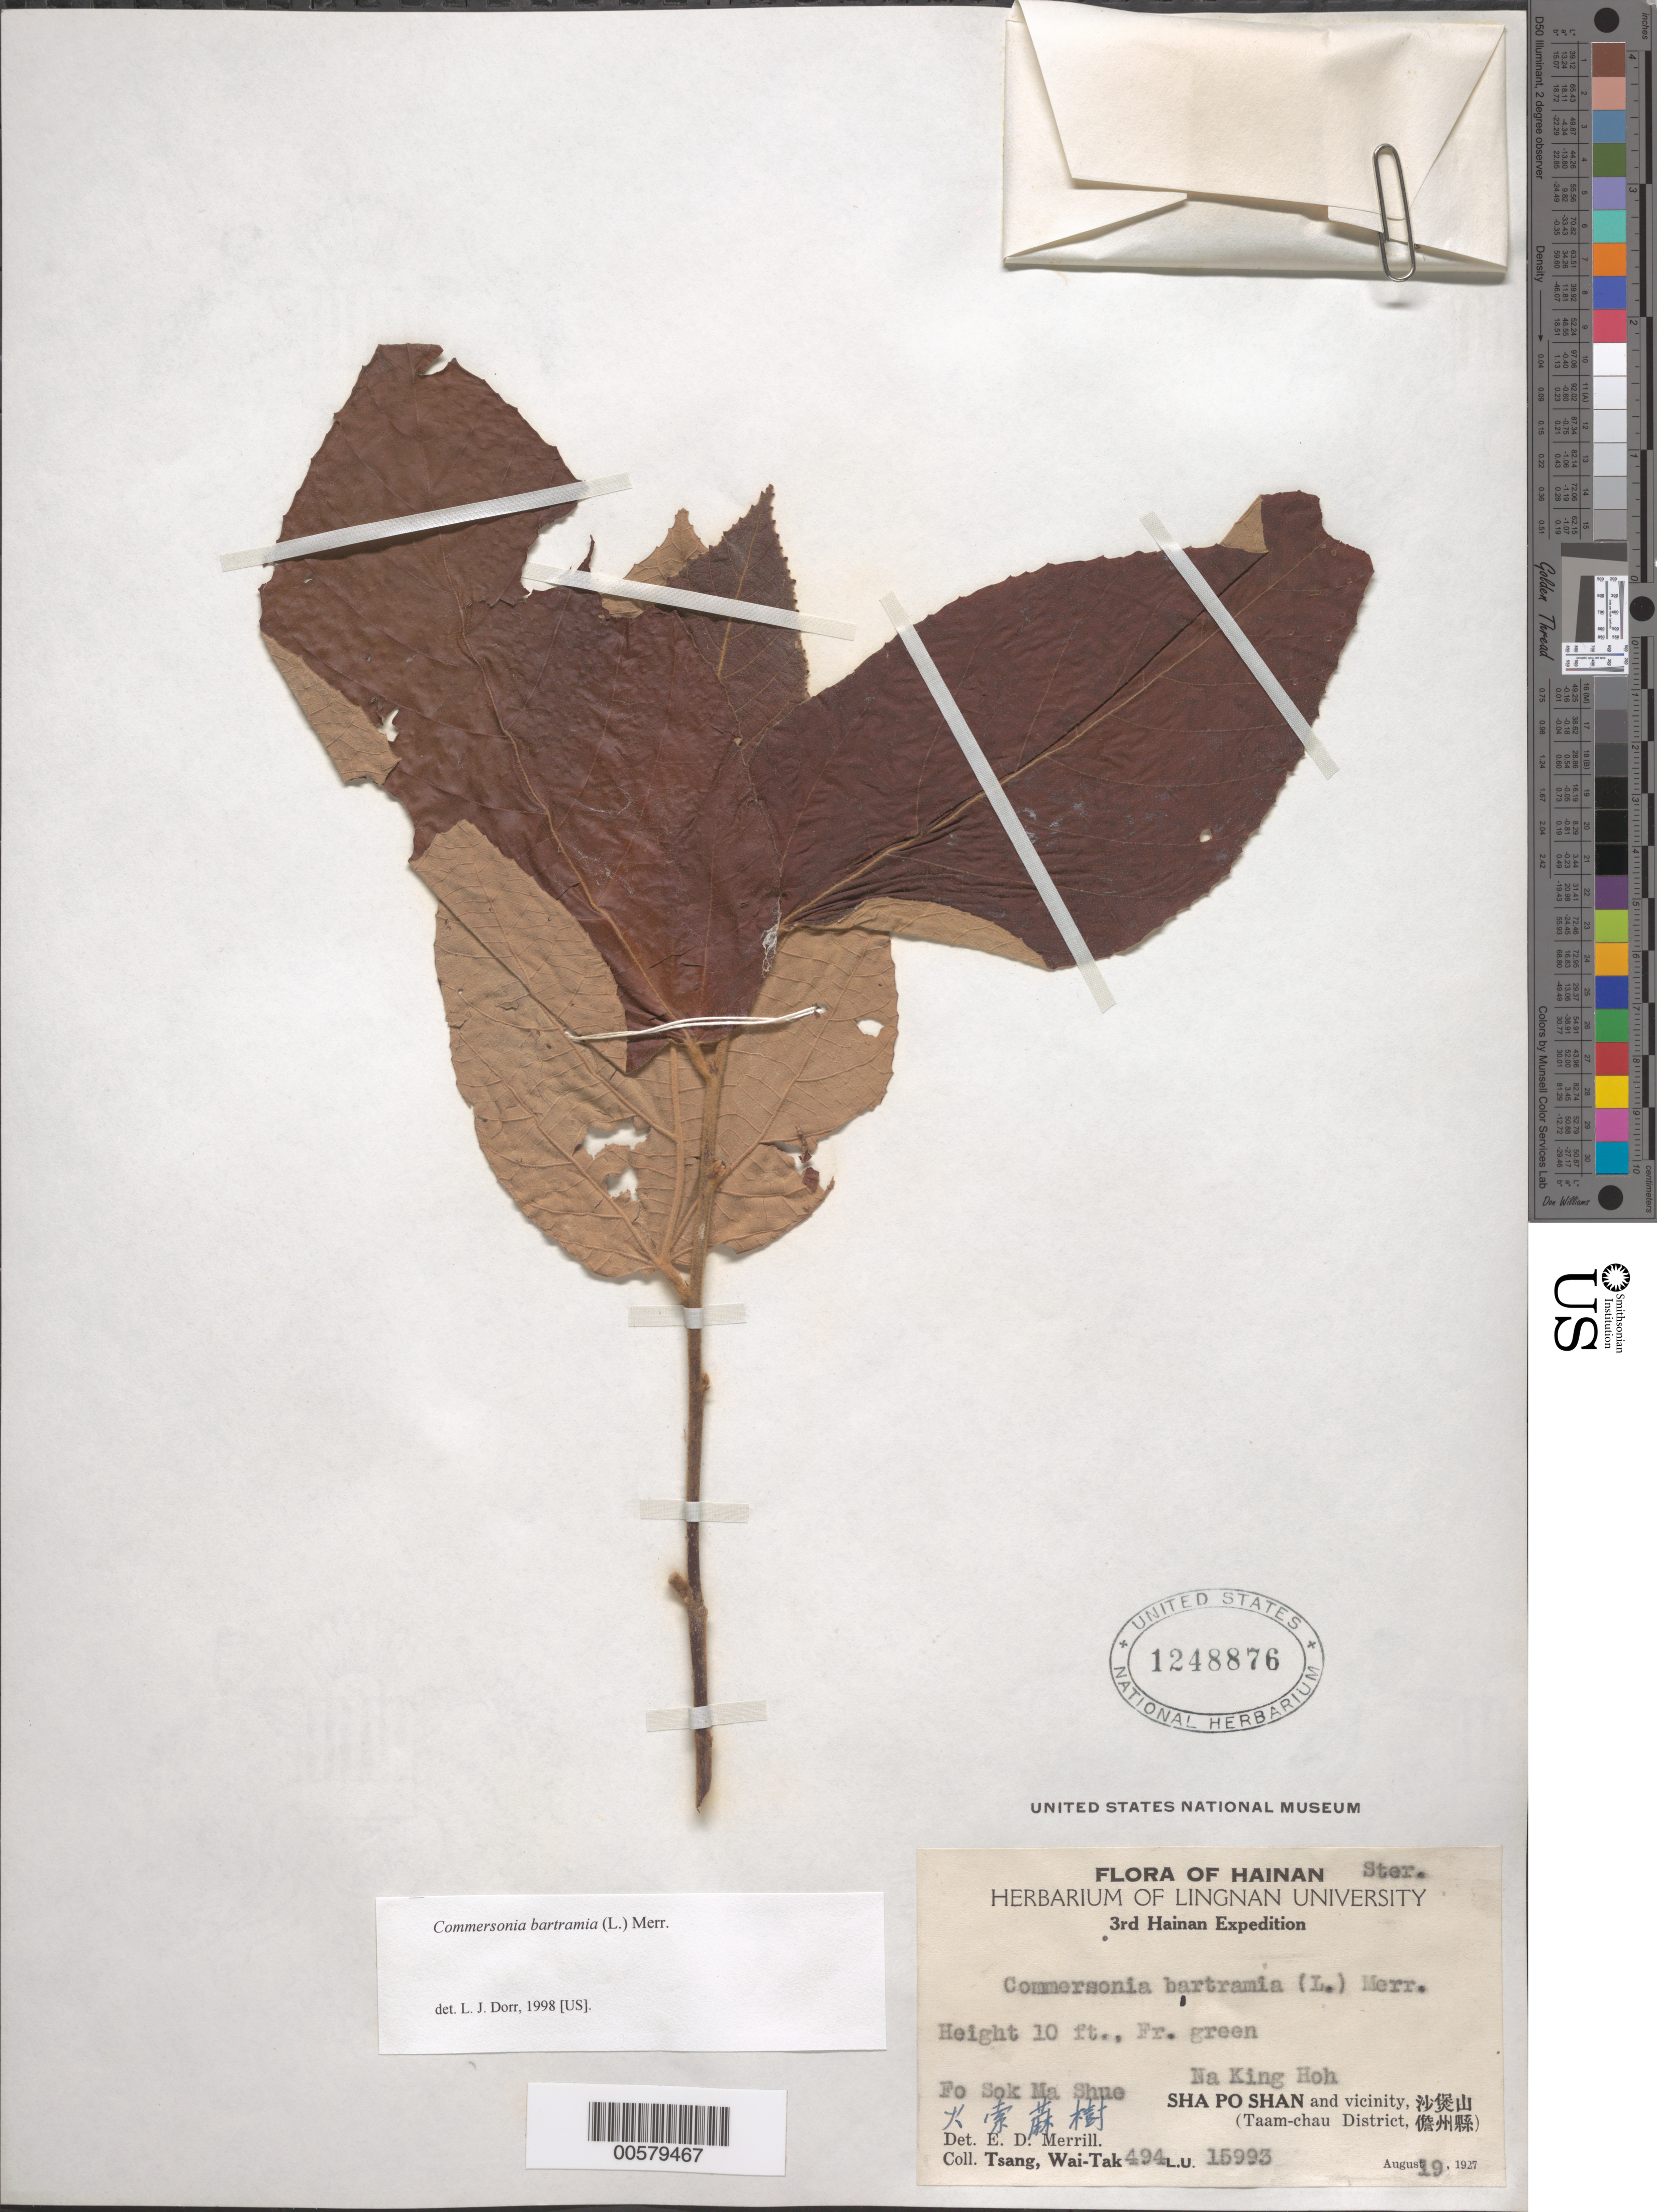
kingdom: Plantae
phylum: Tracheophyta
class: Magnoliopsida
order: Malvales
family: Malvaceae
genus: Commersonia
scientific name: Commersonia bartramia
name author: (L.) Merr.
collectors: W. T. Tsang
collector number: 494L.U.15993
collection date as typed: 19 Aug 1927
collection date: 1927-08-19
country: China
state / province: Hainan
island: Hainan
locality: Sha Po Shan and Vicinity, Na King Hoh, (Taam-chau District). "Fo Sok Ma Shue" [also on label, local?]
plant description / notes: US, A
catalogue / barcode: US 1248876